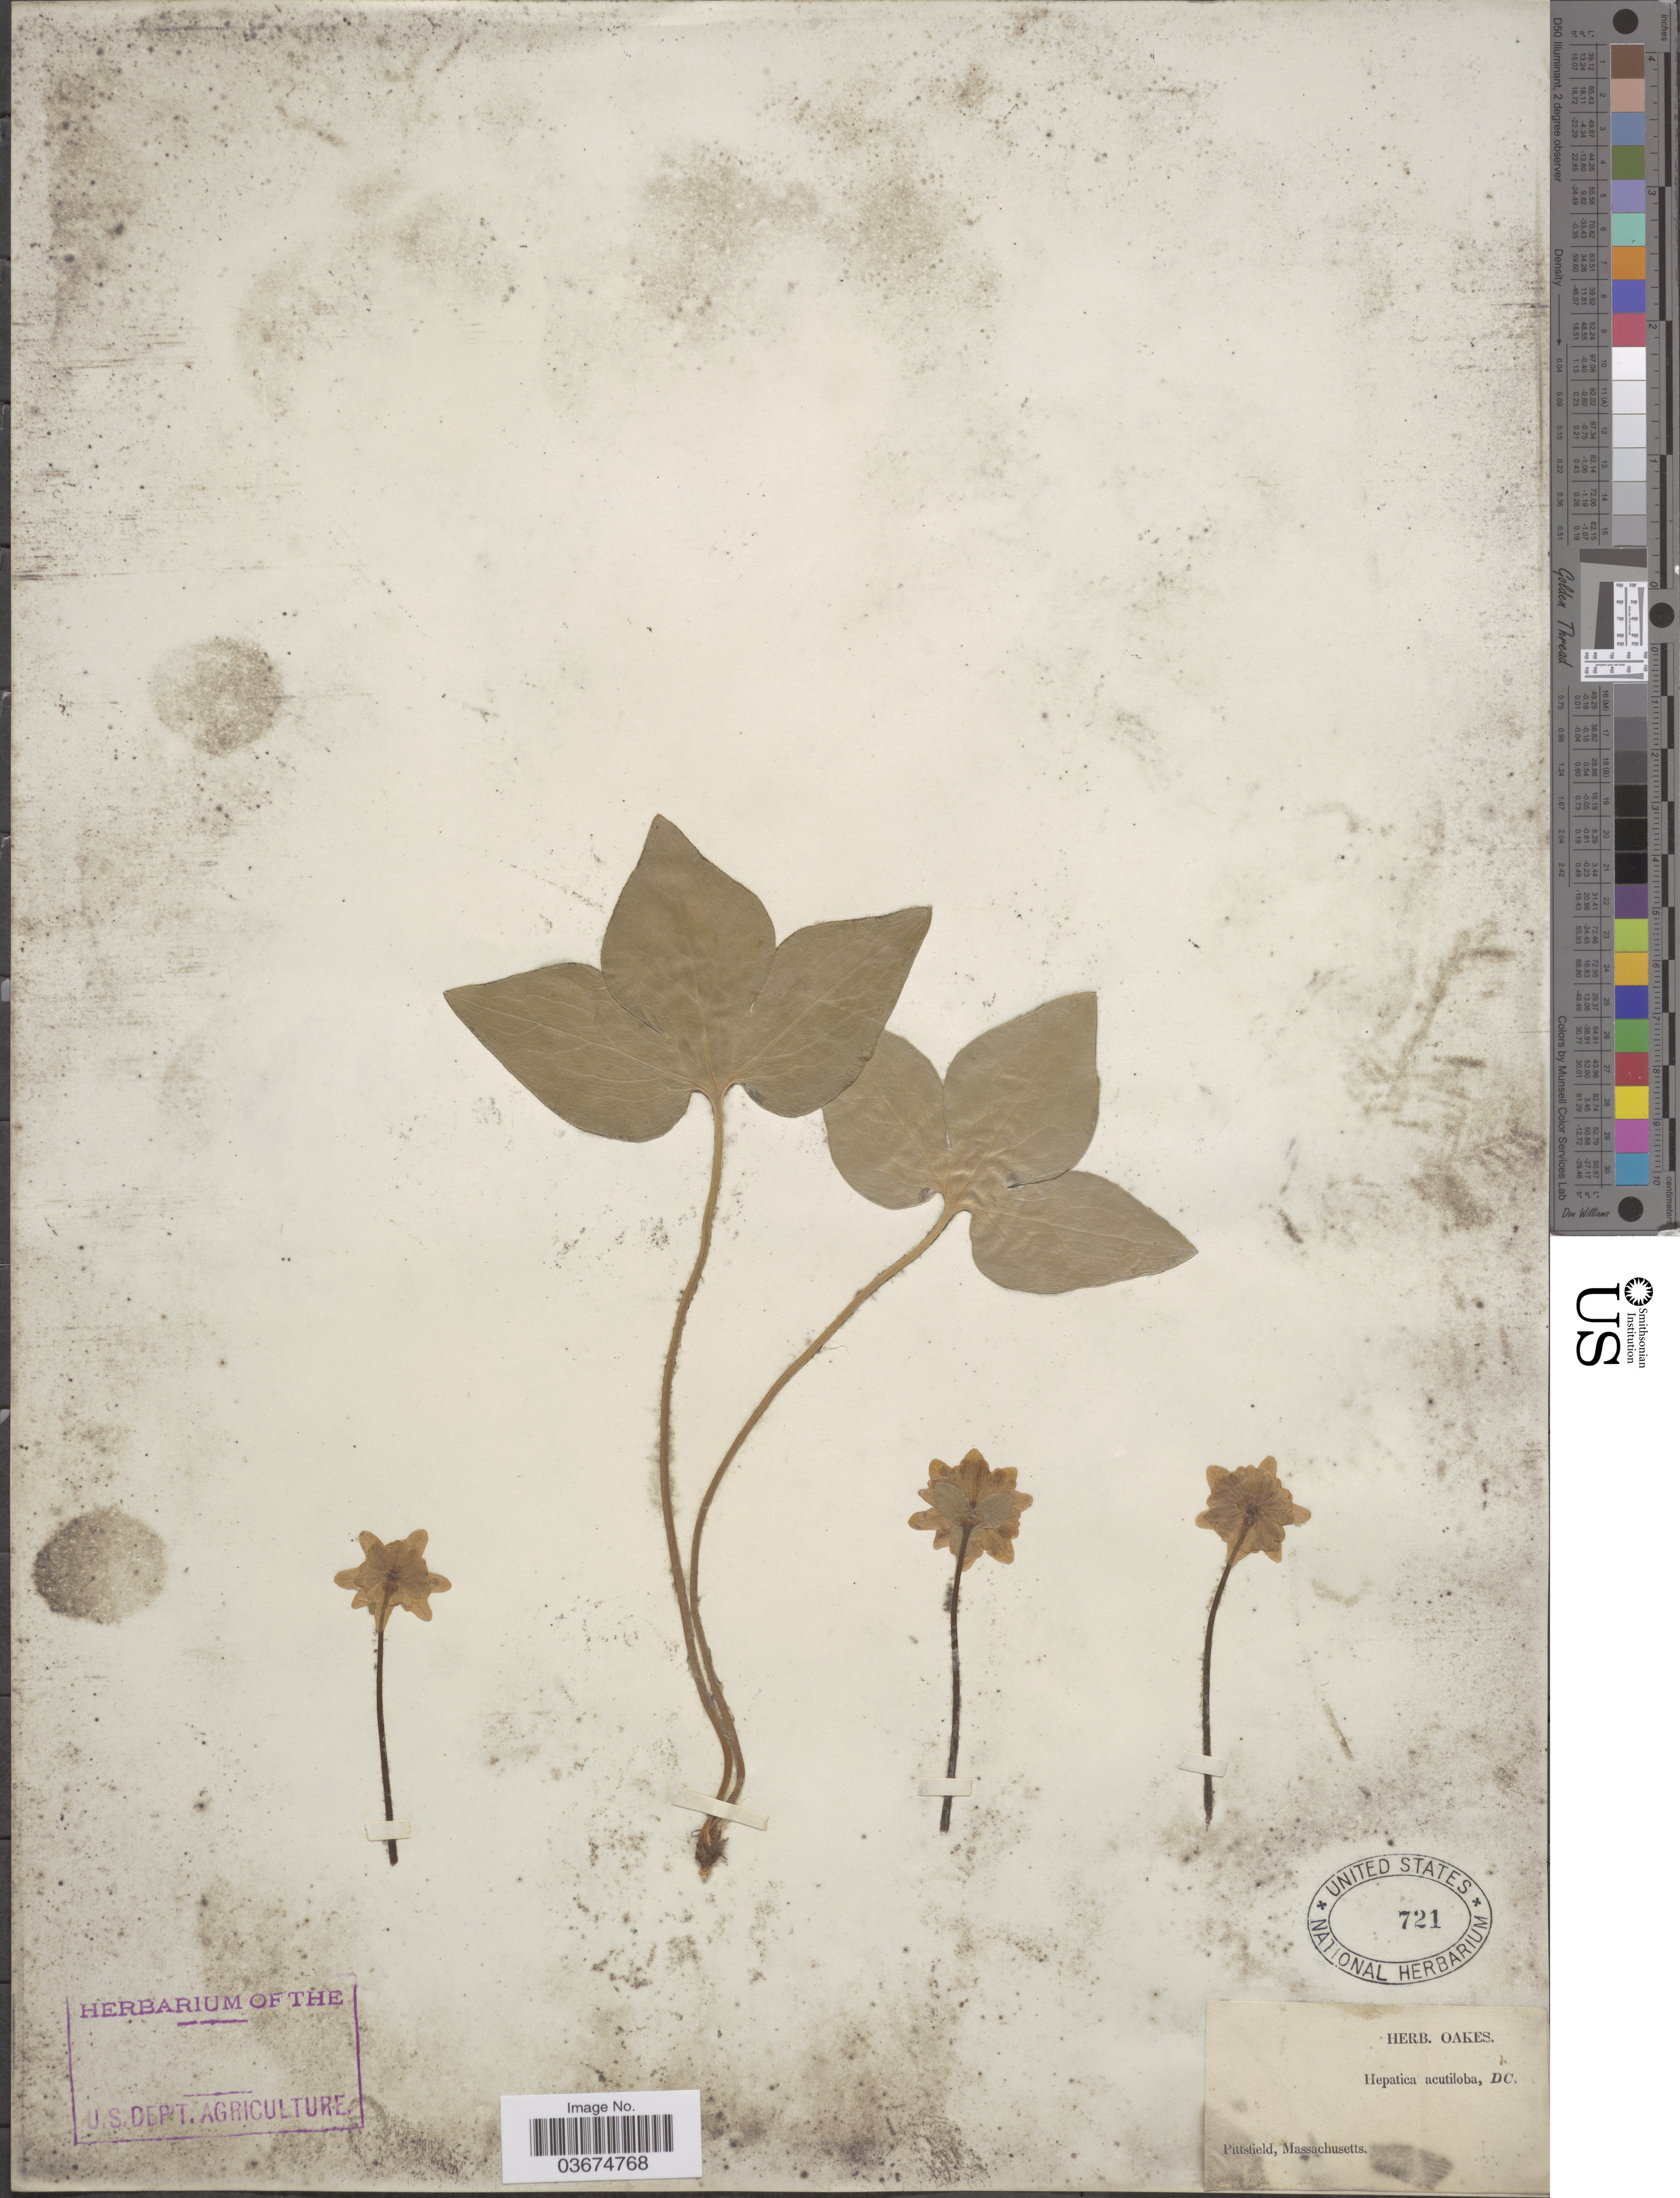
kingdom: Plantae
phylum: Tracheophyta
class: Magnoliopsida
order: Ranunculales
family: Ranunculaceae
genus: Hepatica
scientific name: Hepatica acutiloba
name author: DC.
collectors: ex herb. Oakes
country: United States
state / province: Massachusetts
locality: Pittsfield.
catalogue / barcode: US 721